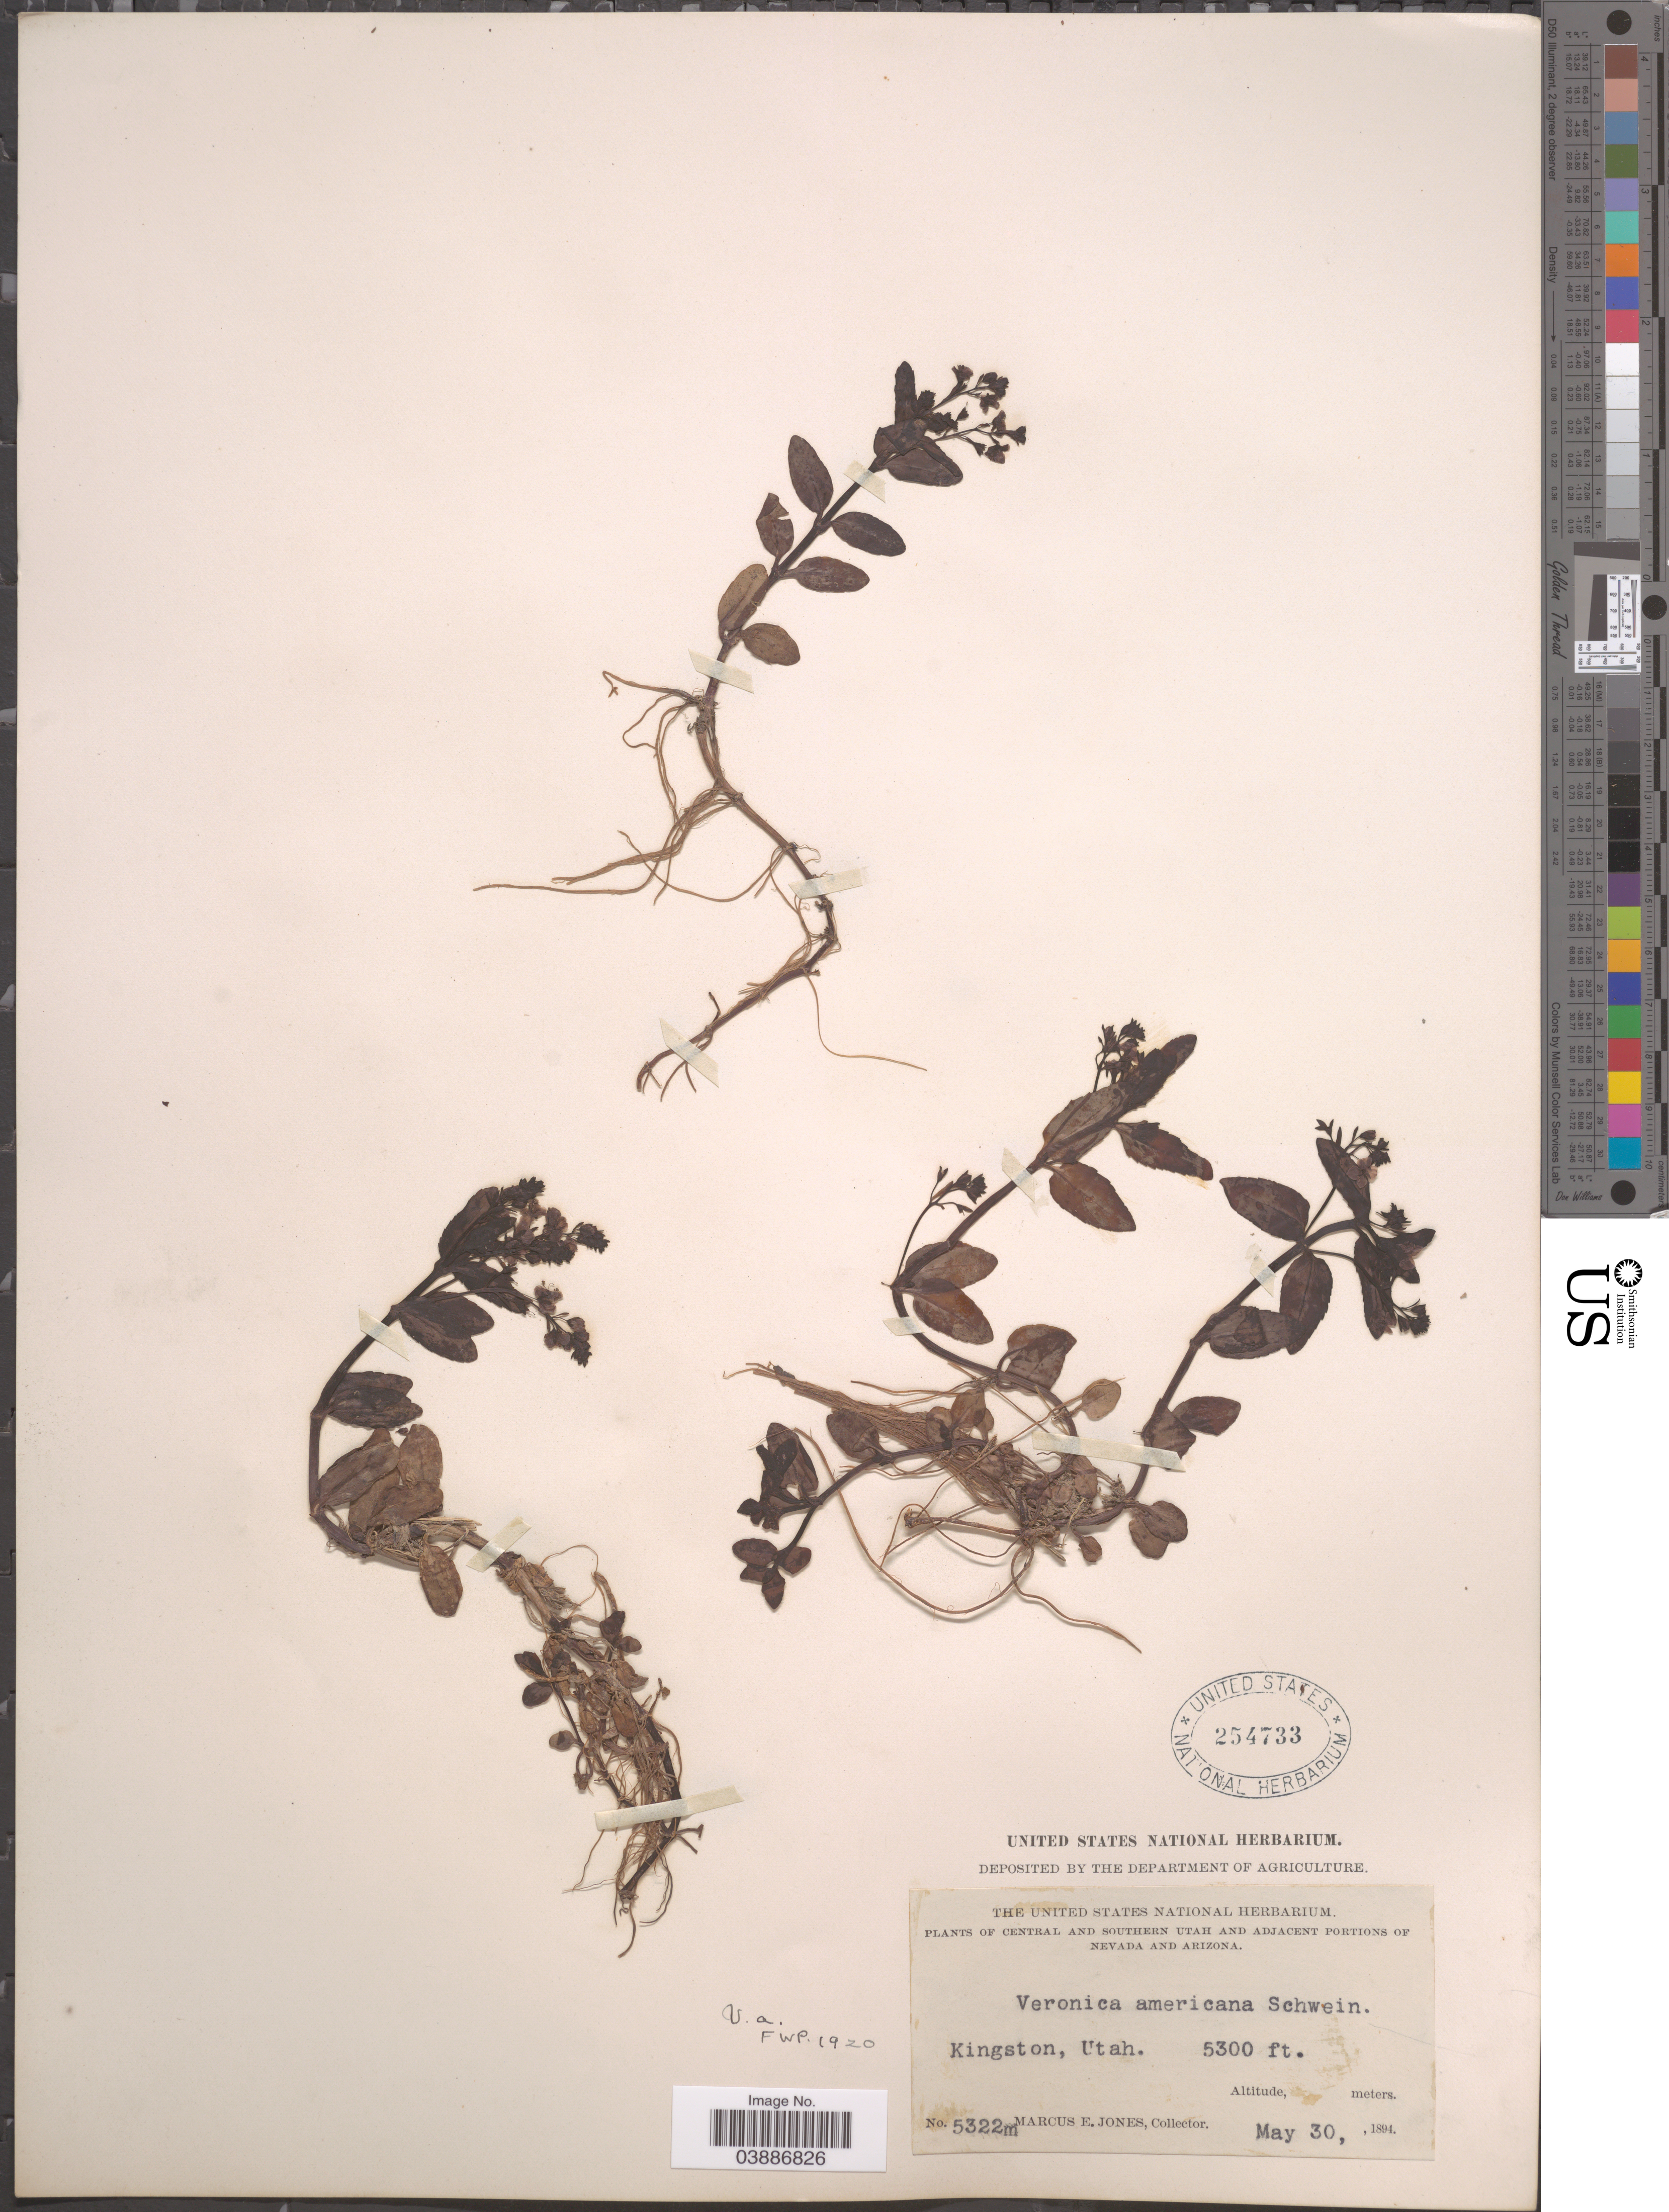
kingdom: Plantae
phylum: Tracheophyta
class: Magnoliopsida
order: Lamiales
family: Plantaginaceae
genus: Veronica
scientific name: Veronica americana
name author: Schwein. ex Benth.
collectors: M. E. Jones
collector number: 5322m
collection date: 1894-05-30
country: United States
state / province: Utah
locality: Central and Southern Utah. Kingston.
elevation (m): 1615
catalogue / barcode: US 254733